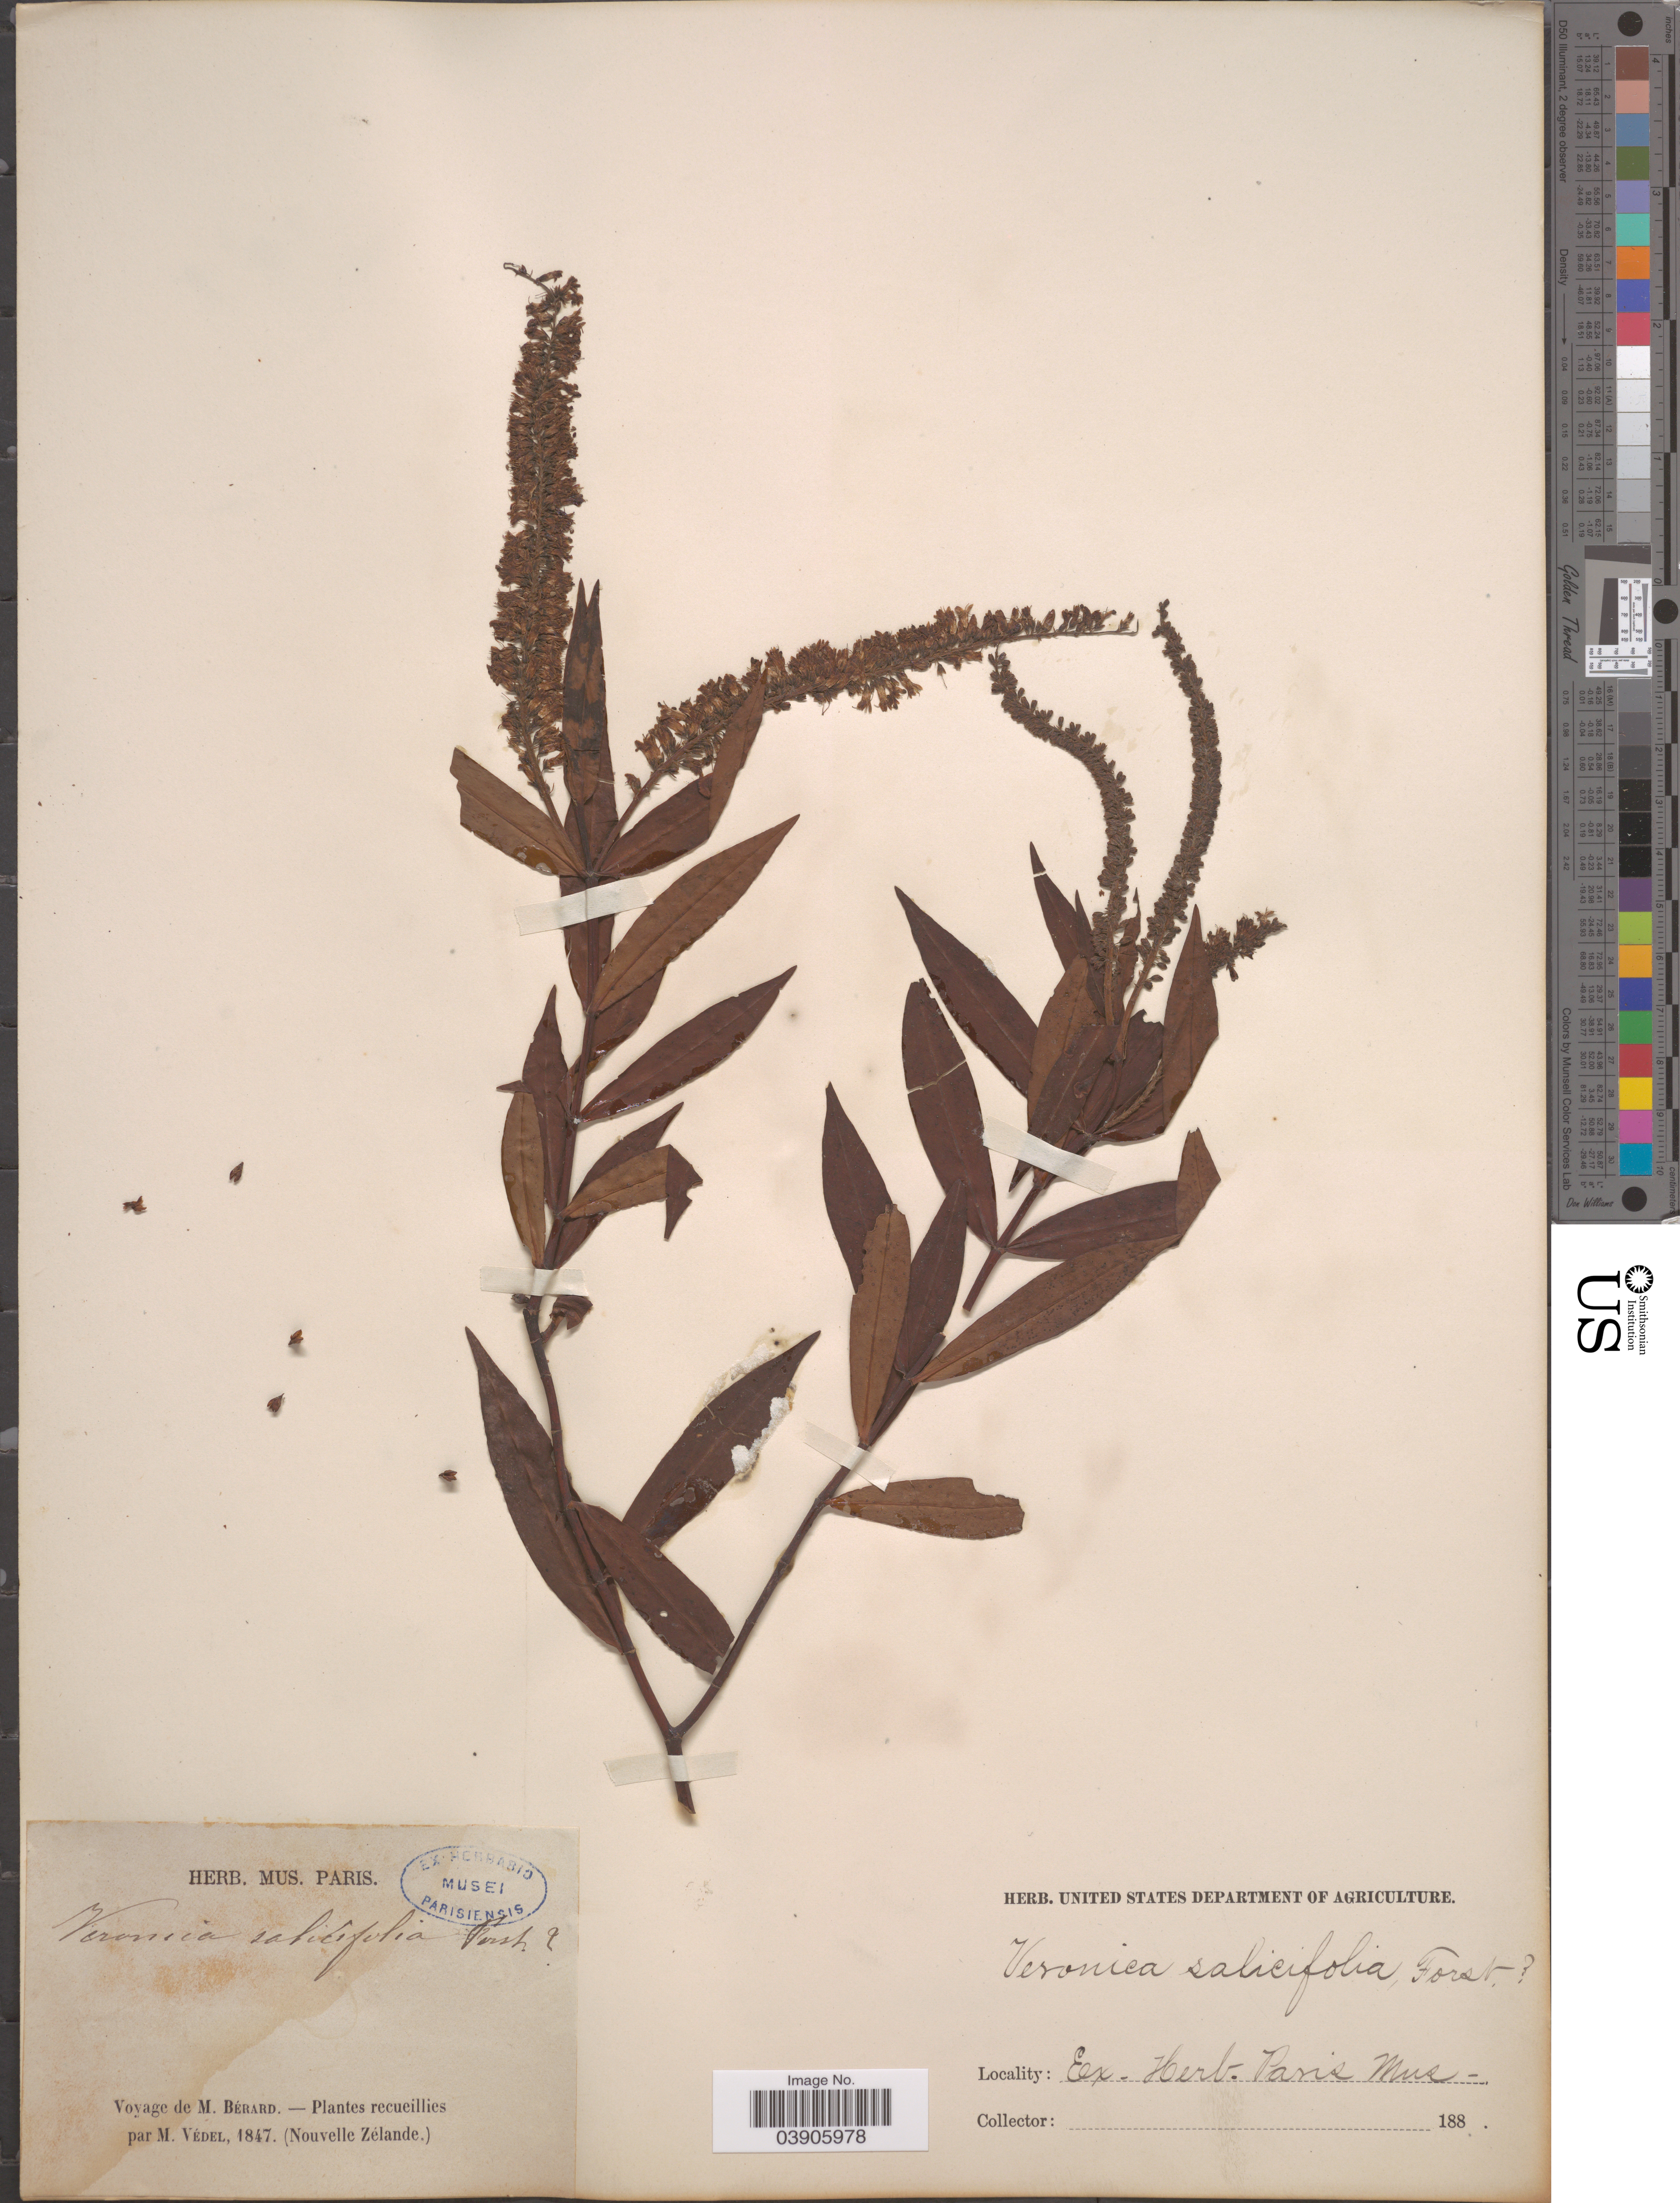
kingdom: Plantae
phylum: Tracheophyta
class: Magnoliopsida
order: Lamiales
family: Plantaginaceae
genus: Hebe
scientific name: Hebe salicifolia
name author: (G. Forst.) Pennell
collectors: M. Védel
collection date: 1847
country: New Zealand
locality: (Nouvelle Zélande).